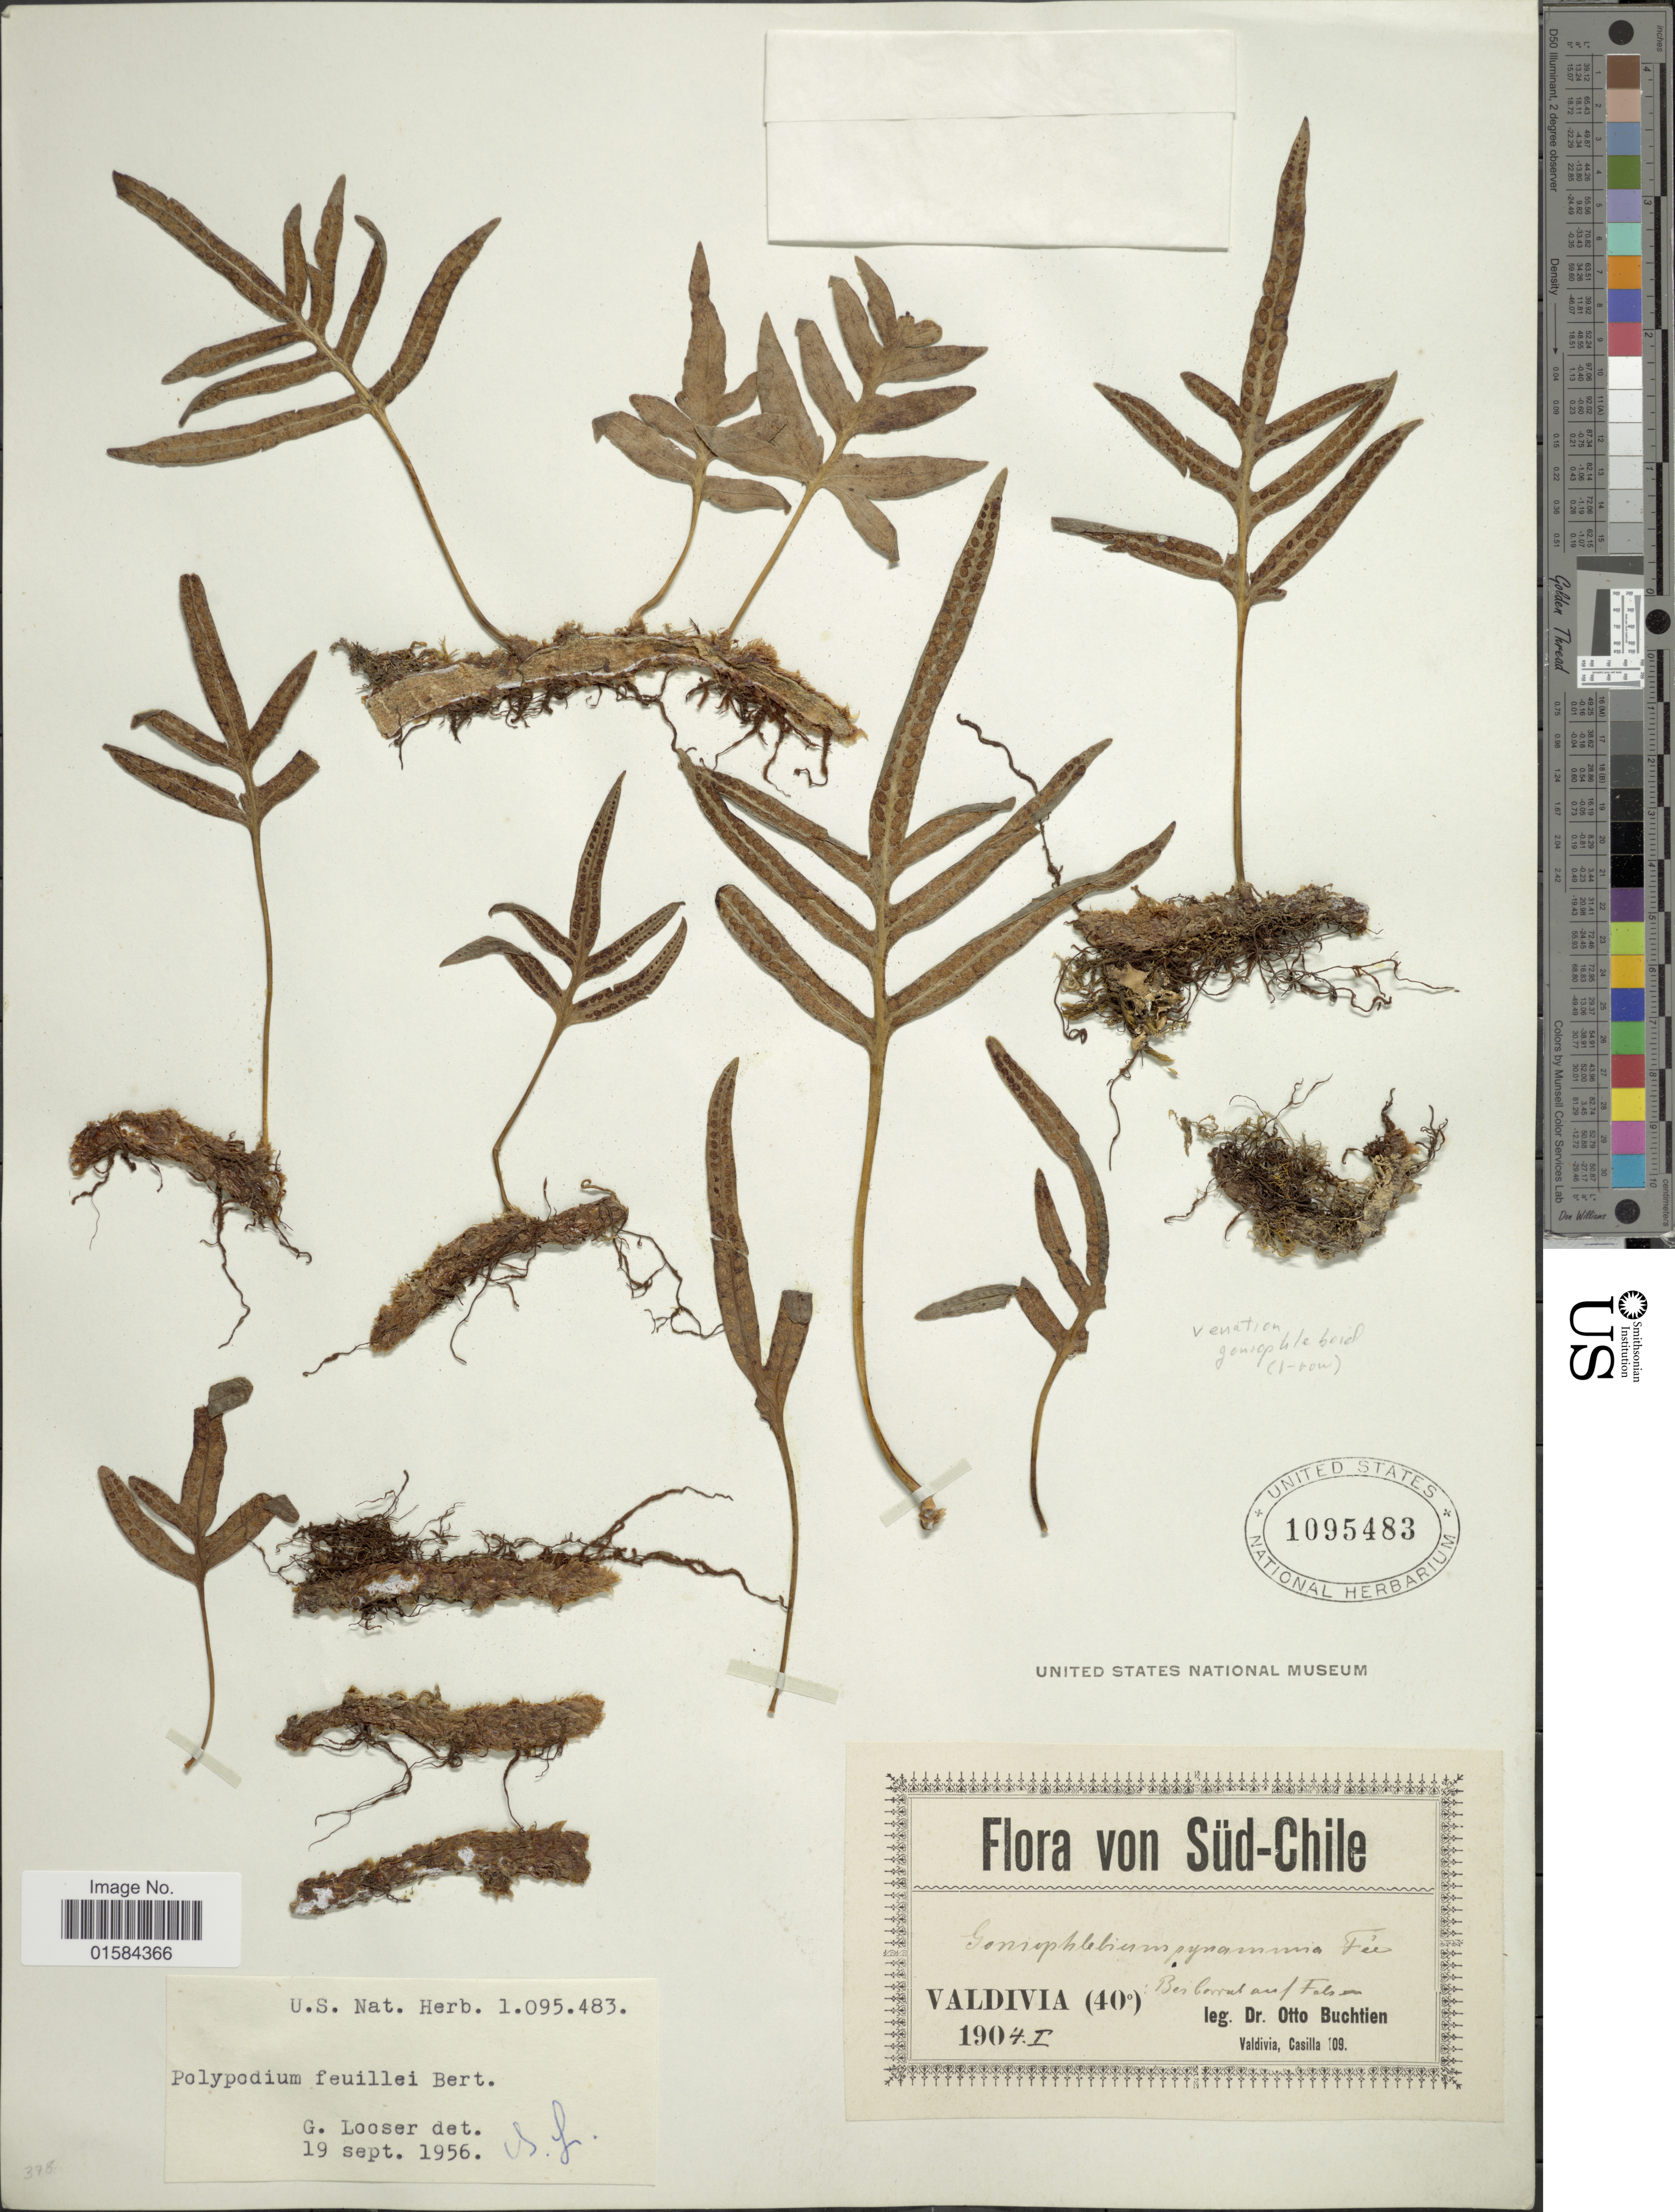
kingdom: Plantae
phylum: Tracheophyta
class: Polypodiopsida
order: Polypodiales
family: Polypodiaceae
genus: Synammia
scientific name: Synammia feuillei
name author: (Bertero) Copel.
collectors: O. Buchtien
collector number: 109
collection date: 1904-01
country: Chile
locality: Sud-Chile, Valdivia (40°)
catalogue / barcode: US 1095483